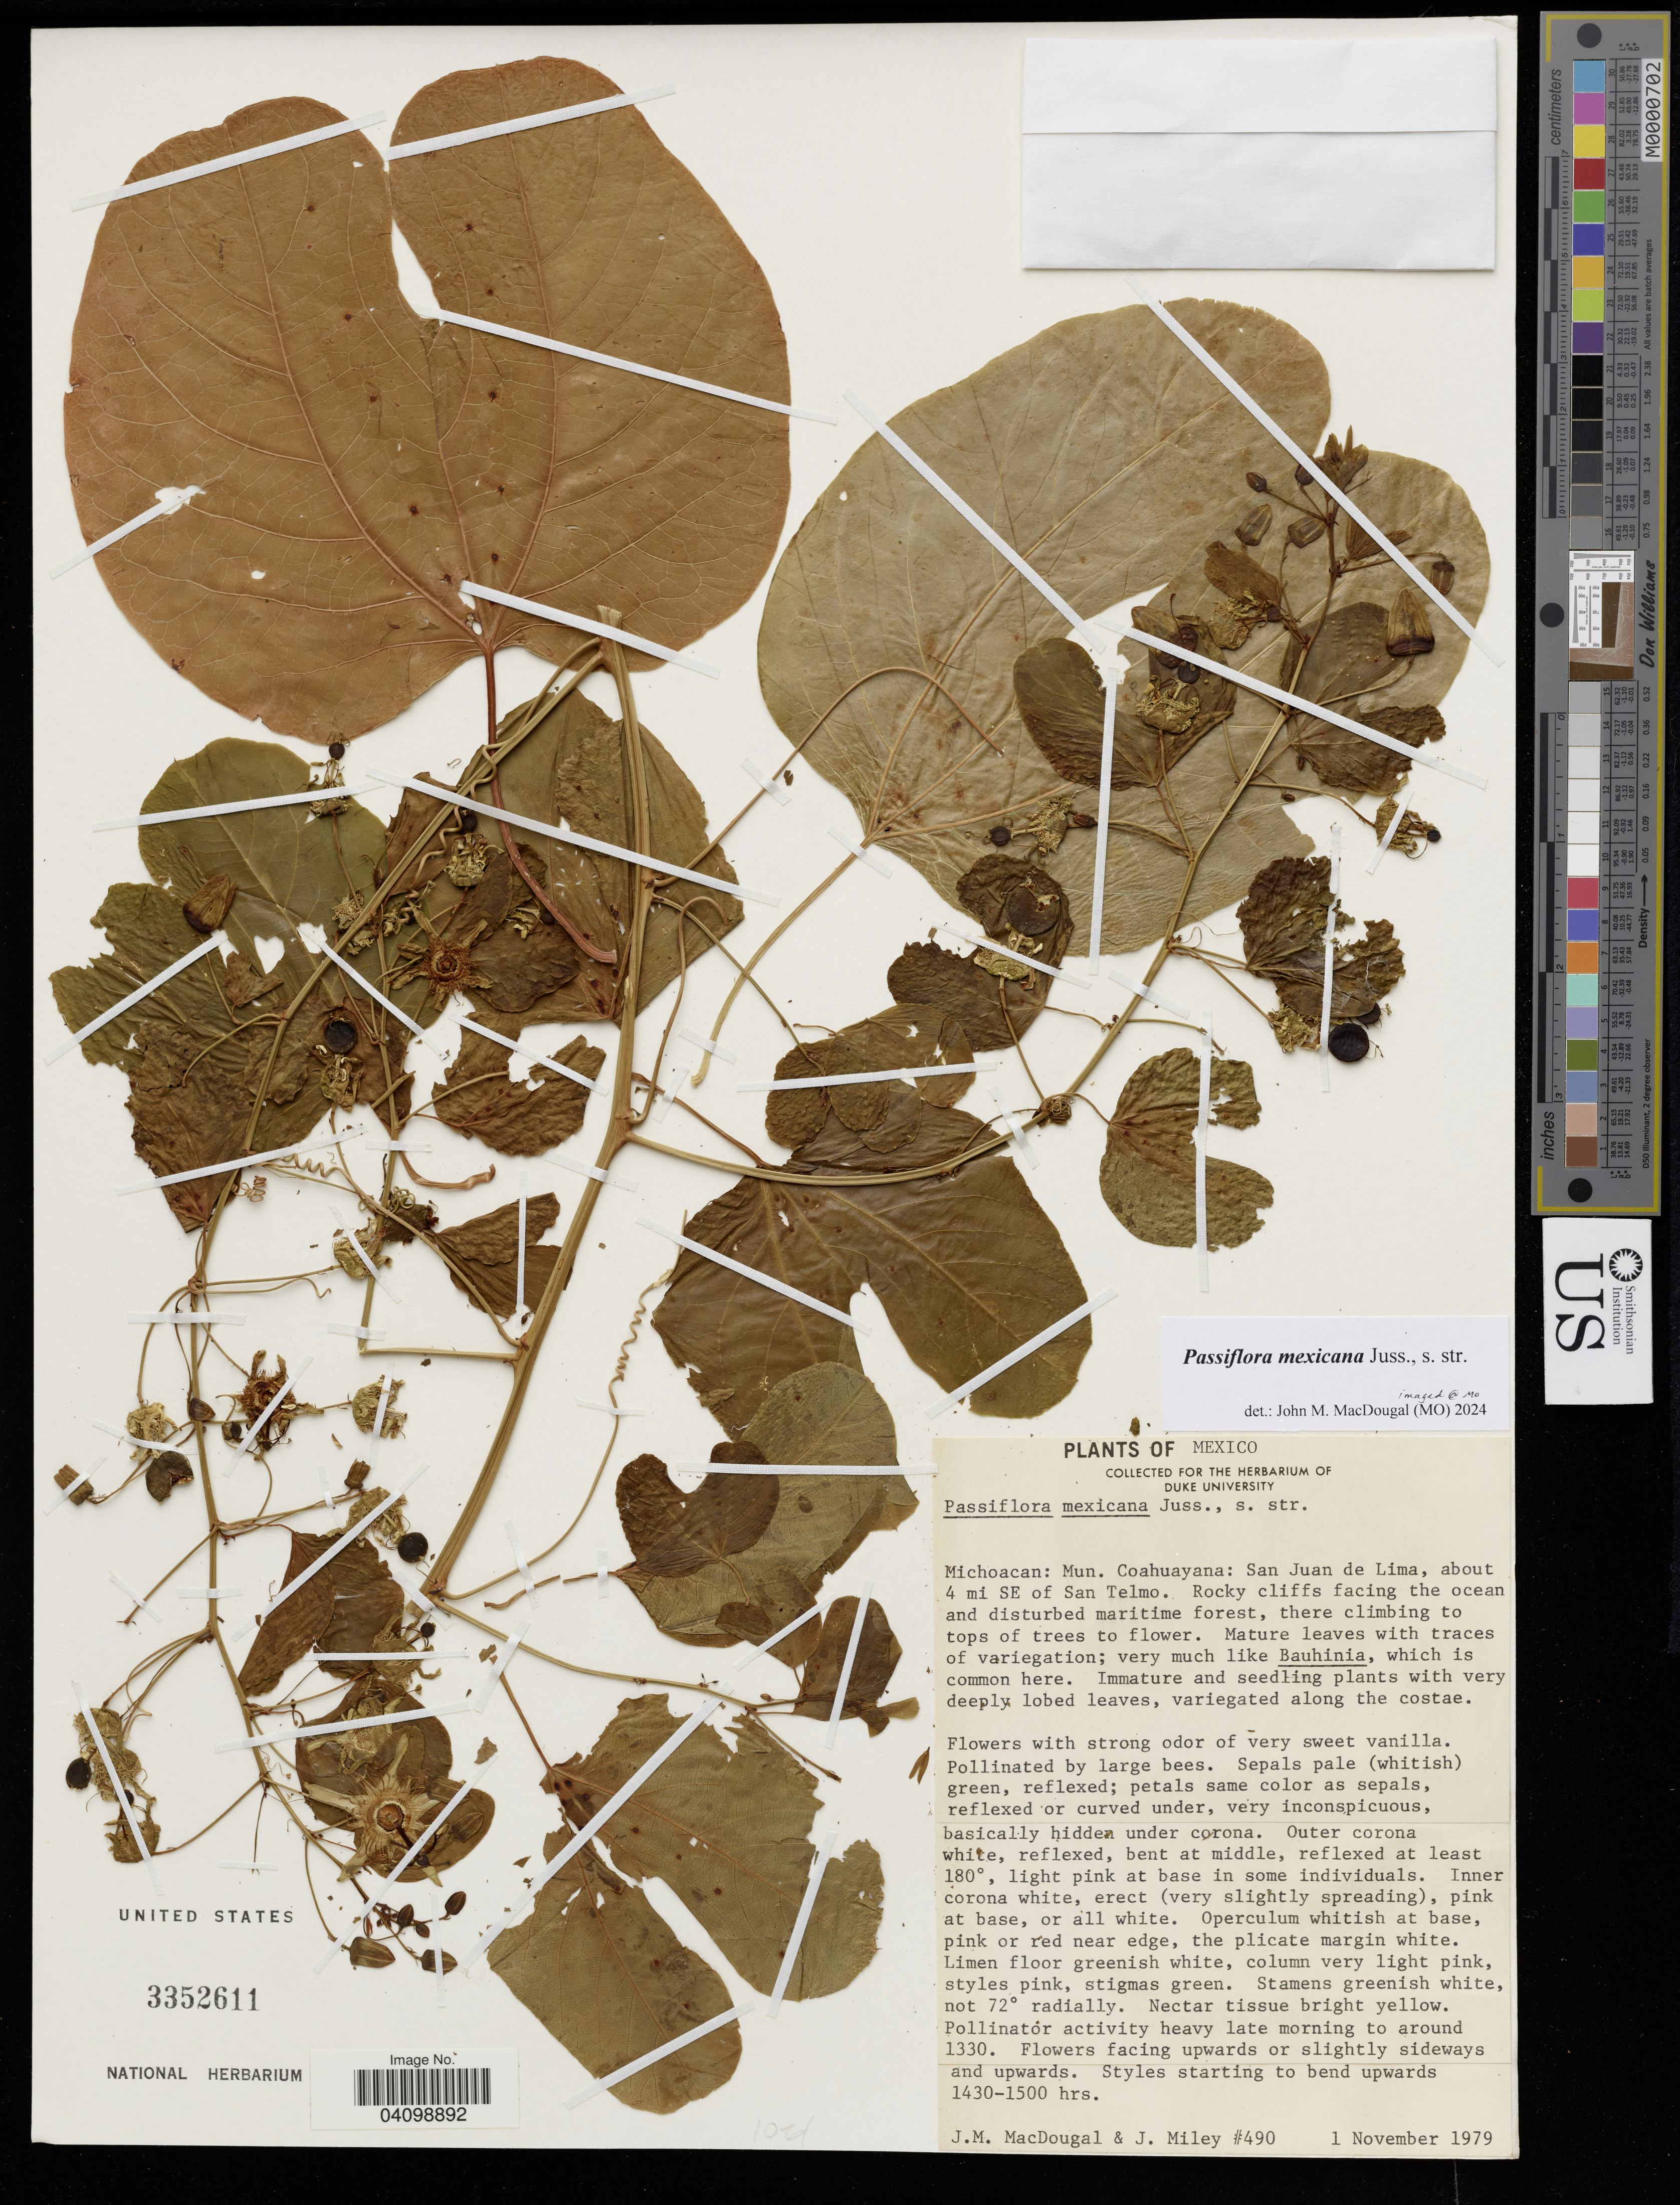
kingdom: Plantae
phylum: Tracheophyta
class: Magnoliopsida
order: Malpighiales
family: Passifloraceae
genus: Passiflora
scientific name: Passiflora mexicana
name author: Juss.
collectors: J. M. MacDougal & J. Miley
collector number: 490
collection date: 1979-11-01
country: Mexico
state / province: Michoacán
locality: Mun. Coahuayana: San Juan de Lima, about 4 mi SE of San Telmo.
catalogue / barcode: US 3352611